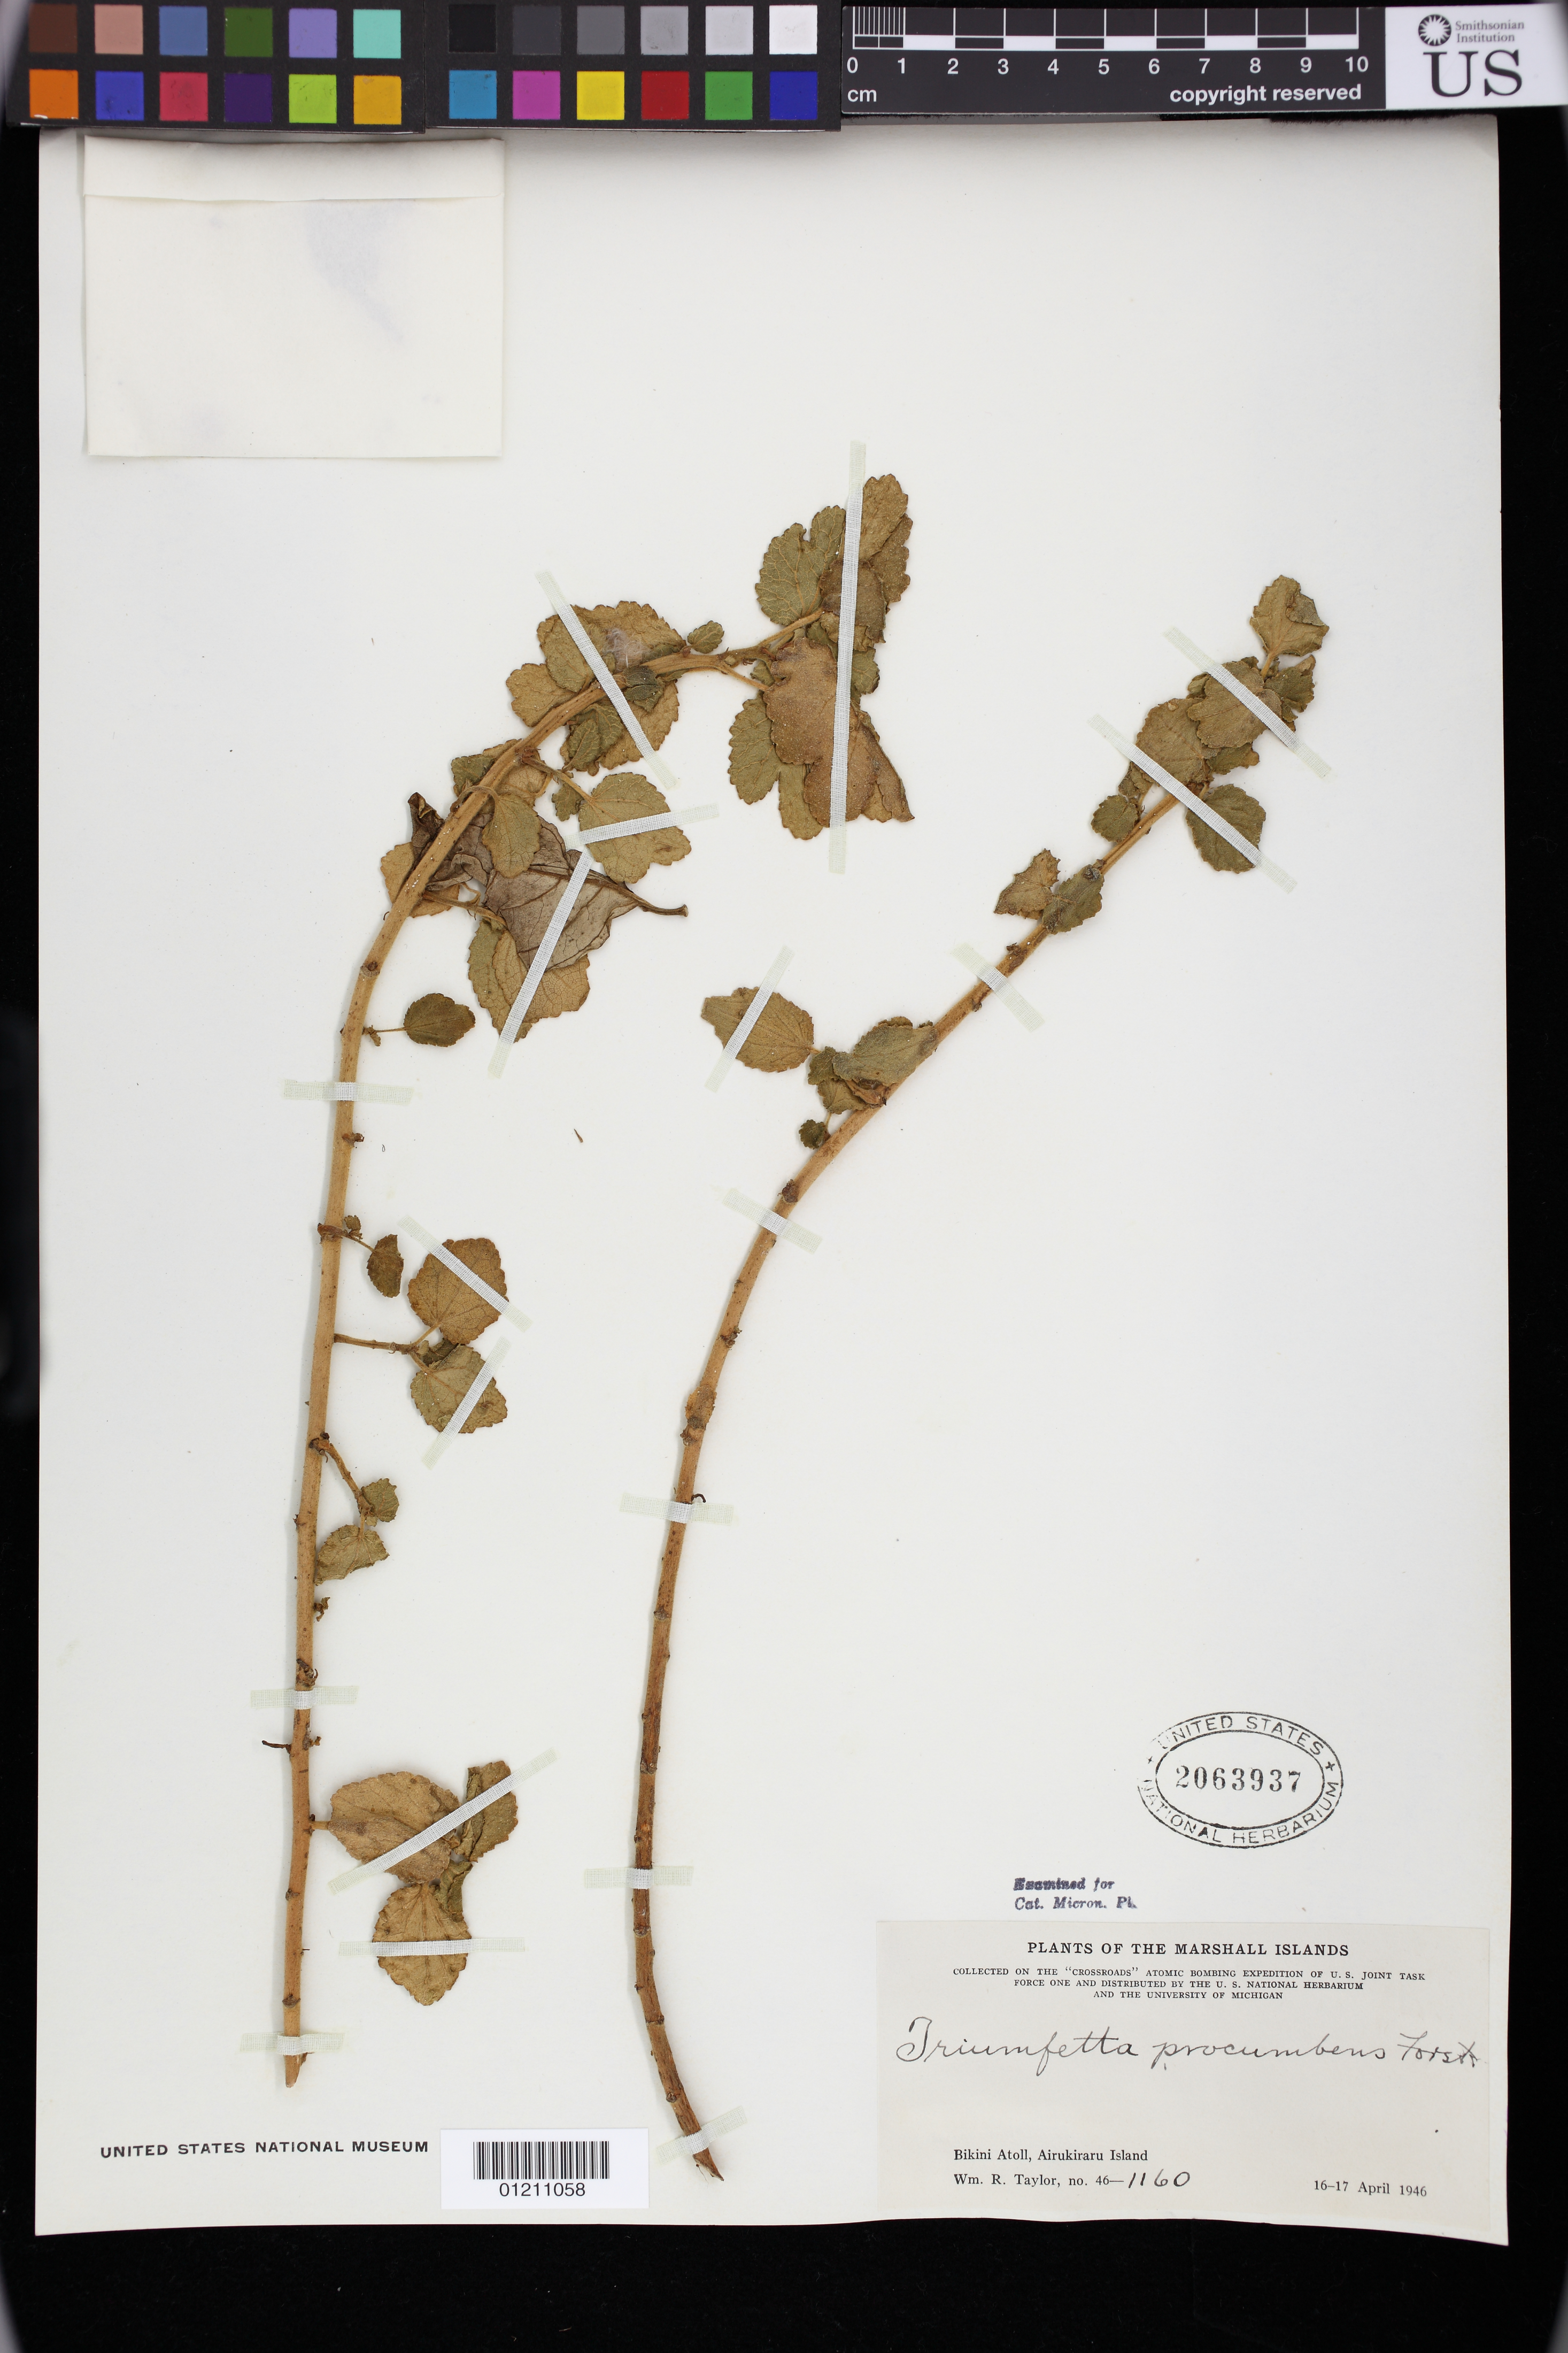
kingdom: Plantae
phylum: Tracheophyta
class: Magnoliopsida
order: Malvales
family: Malvaceae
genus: Triumfetta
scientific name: Triumfetta procumbens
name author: G. Forst.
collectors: W. R. Taylor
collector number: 46-1160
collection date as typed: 16 Apr 1946 to 17 Apr 1946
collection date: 1946-04-16/1946-04-17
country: Marshall Islands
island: Bikini Atoll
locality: Marshall Islands: Bikini Atoll, Airukiraru Island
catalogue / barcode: US 2063937